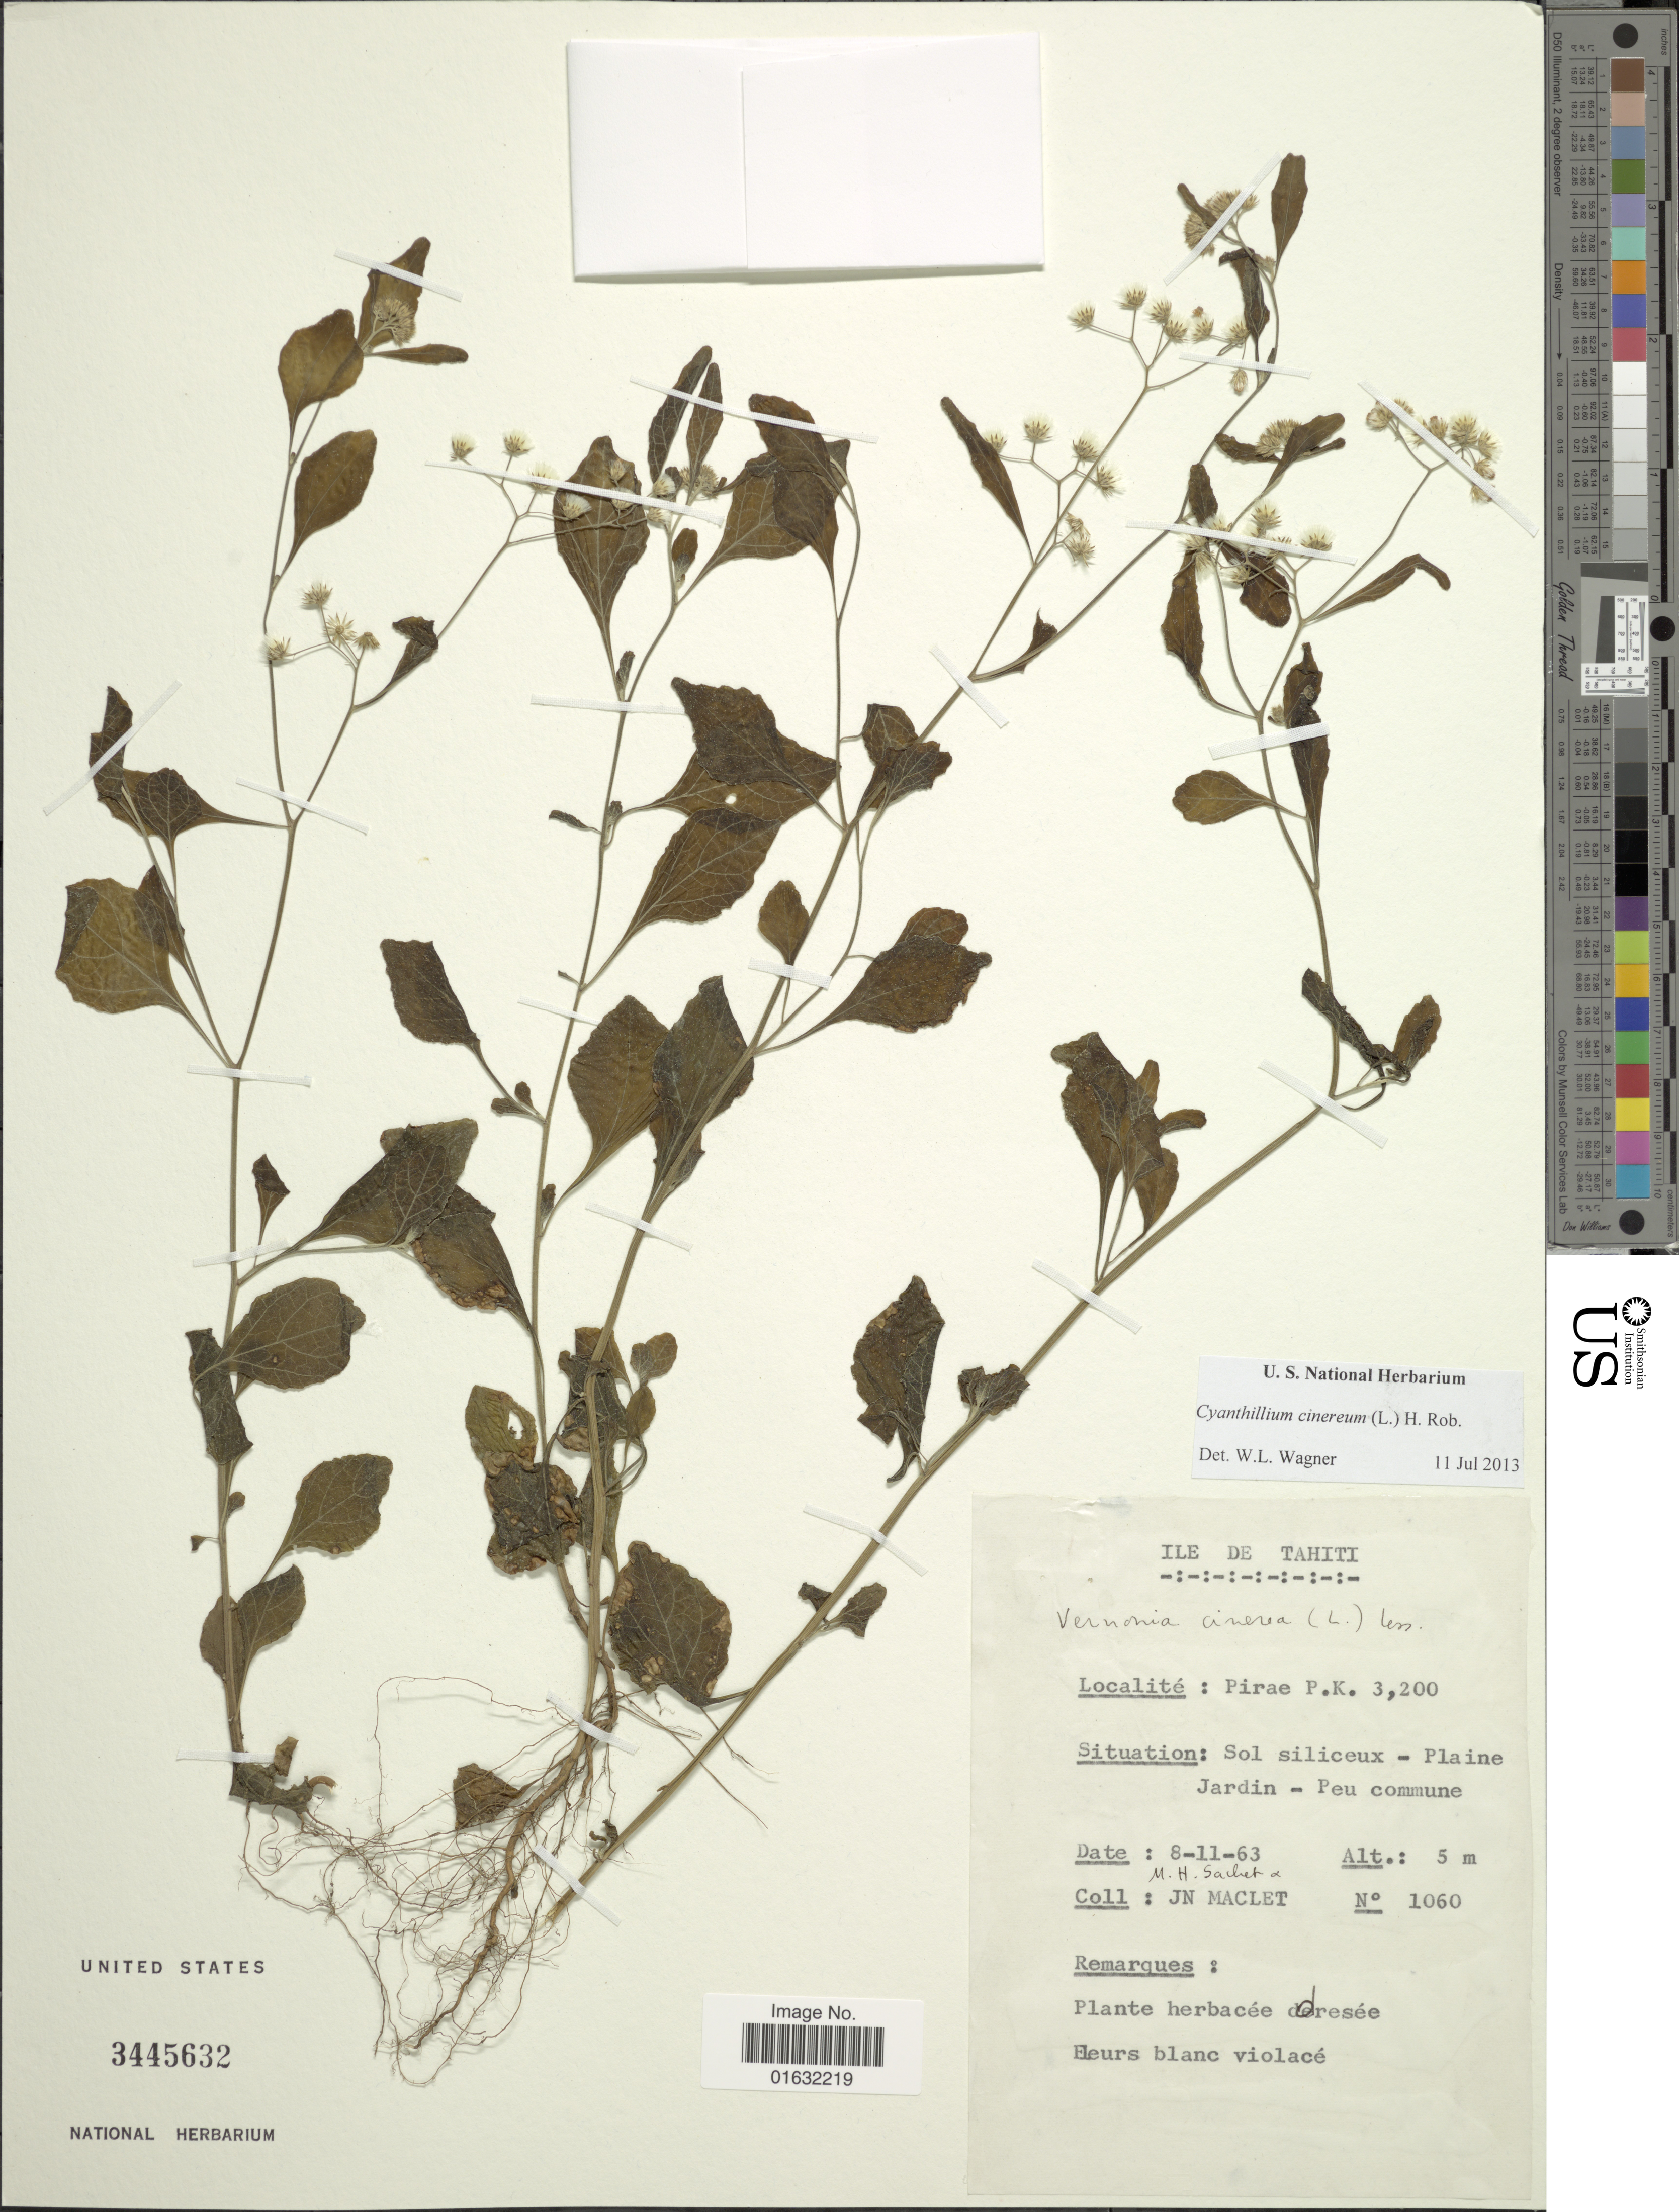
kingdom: Plantae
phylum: Tracheophyta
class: Magnoliopsida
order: Asterales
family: Asteraceae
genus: Cyanthillium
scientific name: Cyanthillium cinereum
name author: (L.) H. Rob.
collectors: M.-H. Sachet & J. Maclet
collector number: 1060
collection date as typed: Transcribed d/m/y: 8/11/63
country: French Polynesia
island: Tahiti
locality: Tahiti, Sol siliceux-Plaine, Jardin-Peu commune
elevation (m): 5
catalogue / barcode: US 3445632